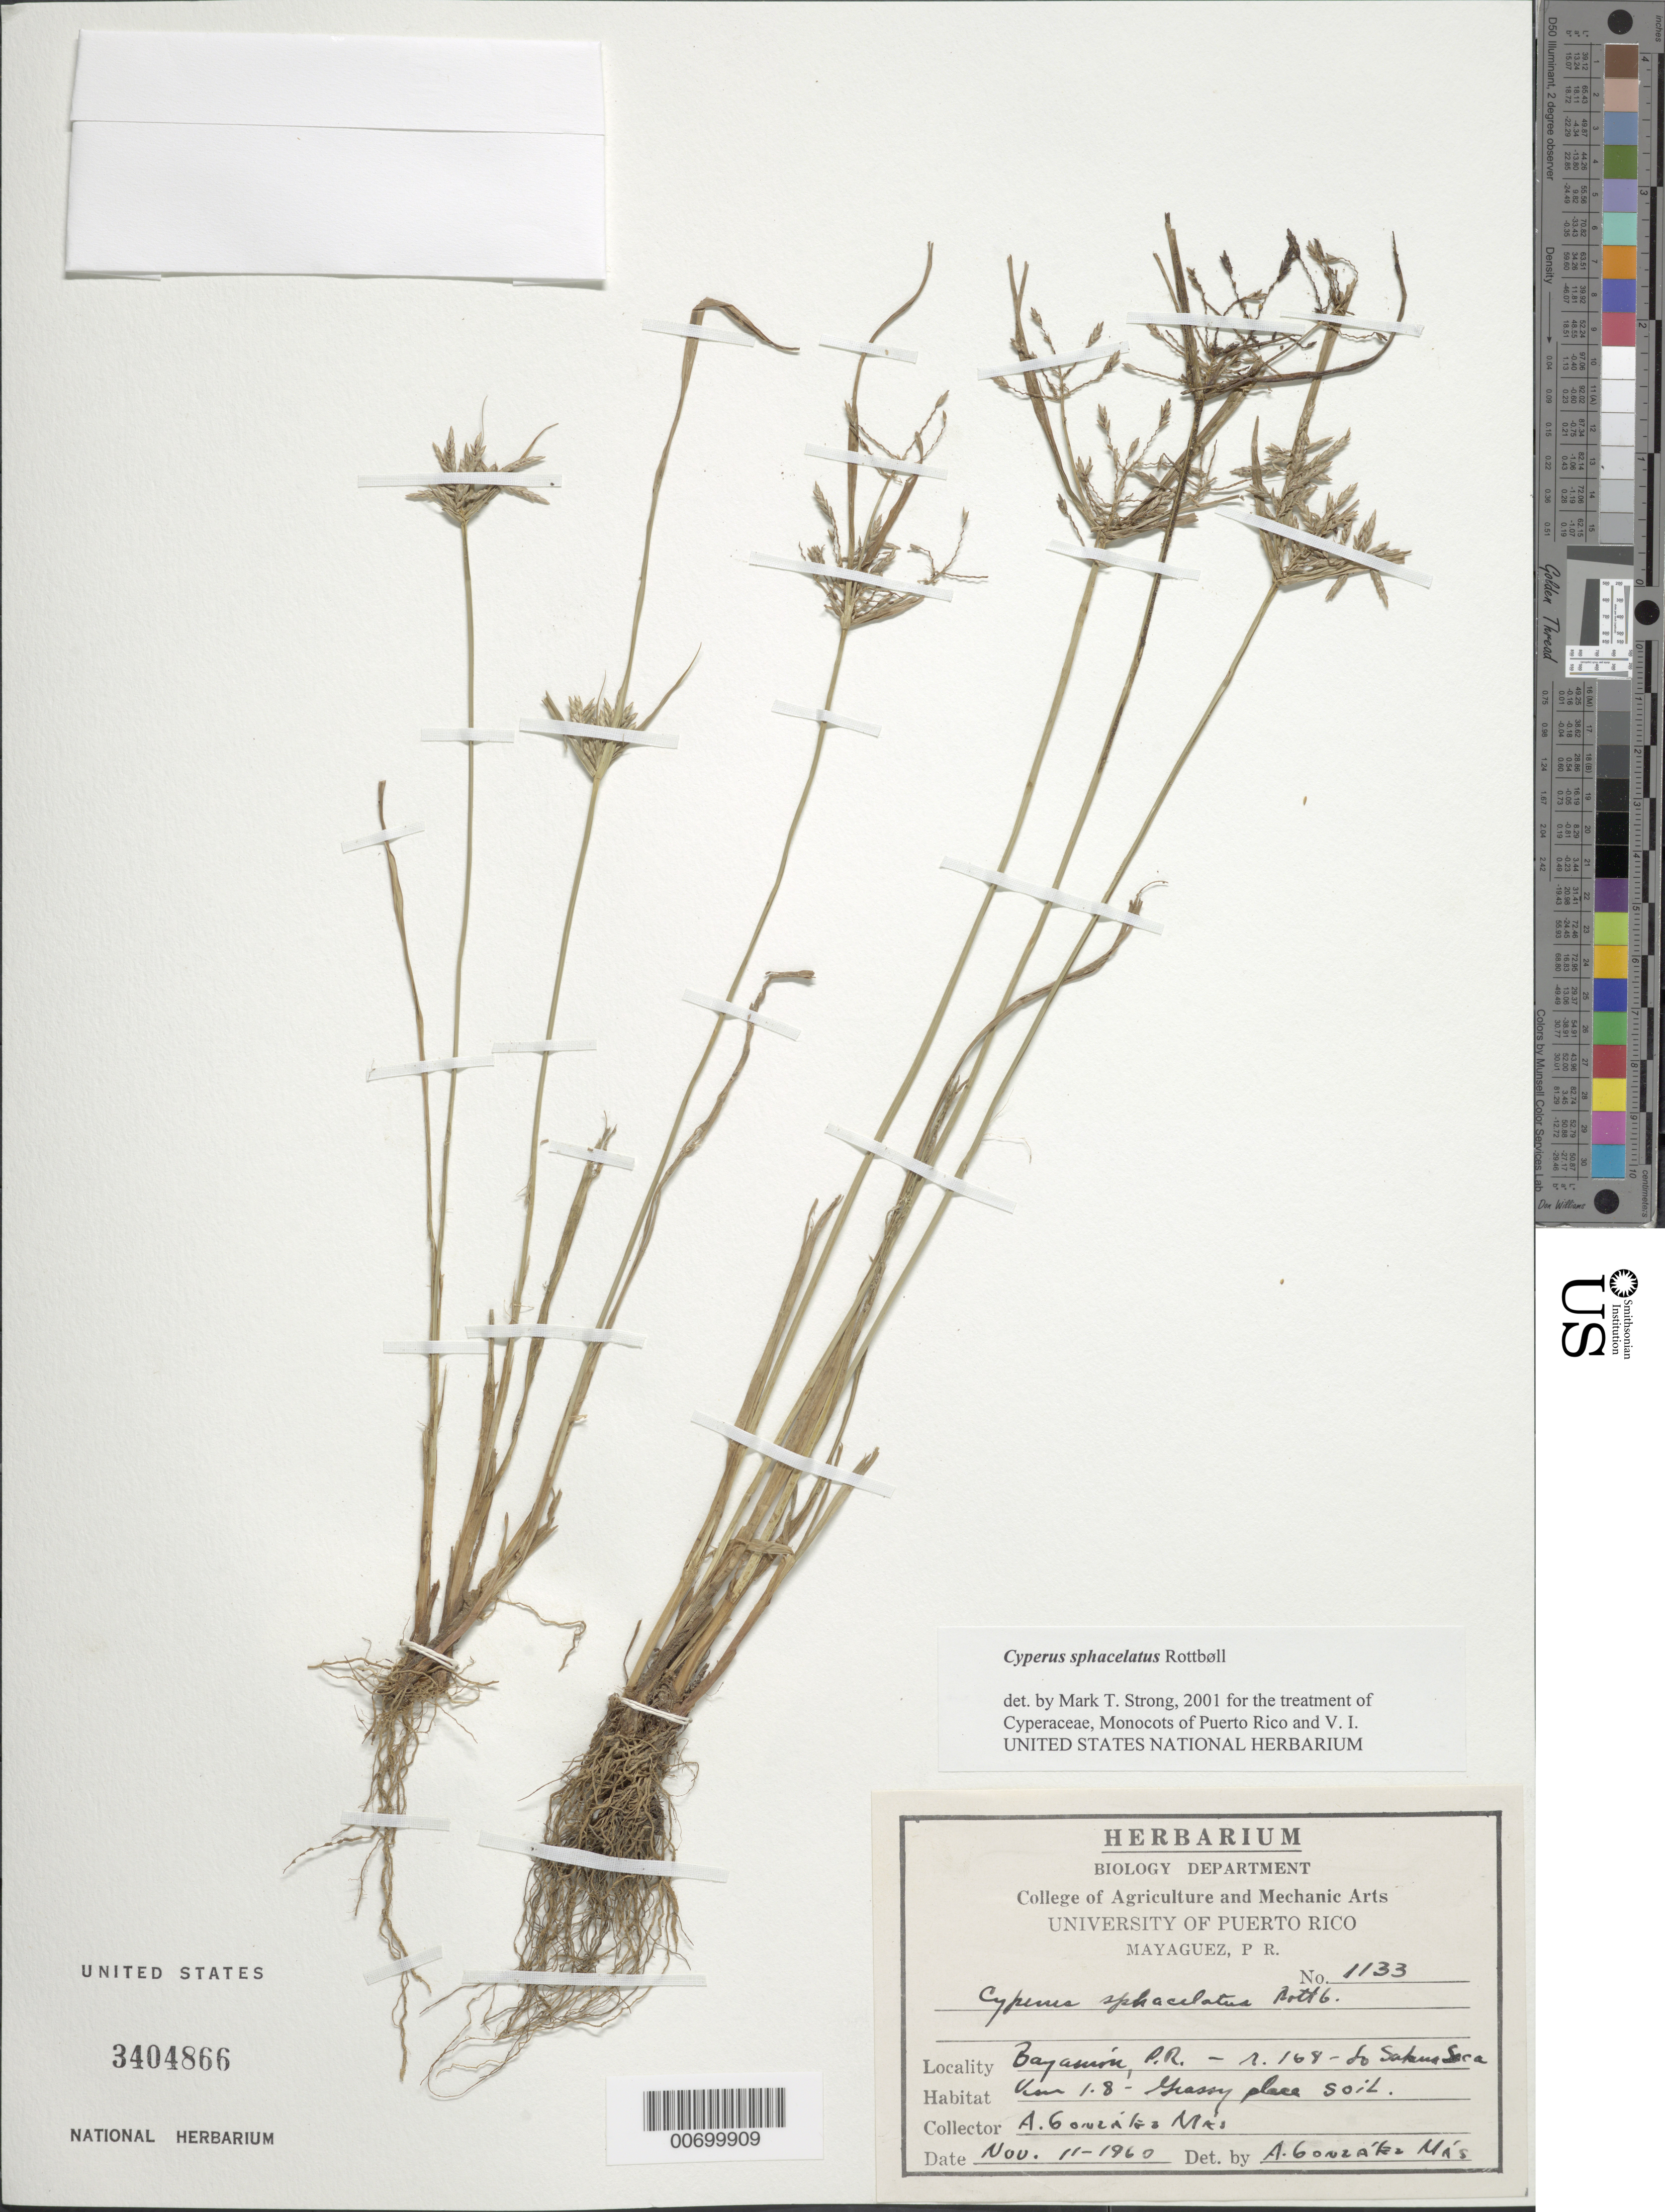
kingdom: Plantae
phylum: Tracheophyta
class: Liliopsida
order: Poales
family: Cyperaceae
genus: Cyperus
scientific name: Cyperus sphacelatus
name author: Rottb.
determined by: Strong, M. T., (US), Smithsonian Institution - National Museum of Natural History (UNITED STATES)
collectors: A. González Más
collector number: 1133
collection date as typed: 11 Nov 1960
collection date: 1960-11-11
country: Puerto Rico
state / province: Bayamón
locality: Bayamón: Rd. 168 to Sabana Seca, km 1.8.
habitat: Grassy place.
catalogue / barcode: US 3404866